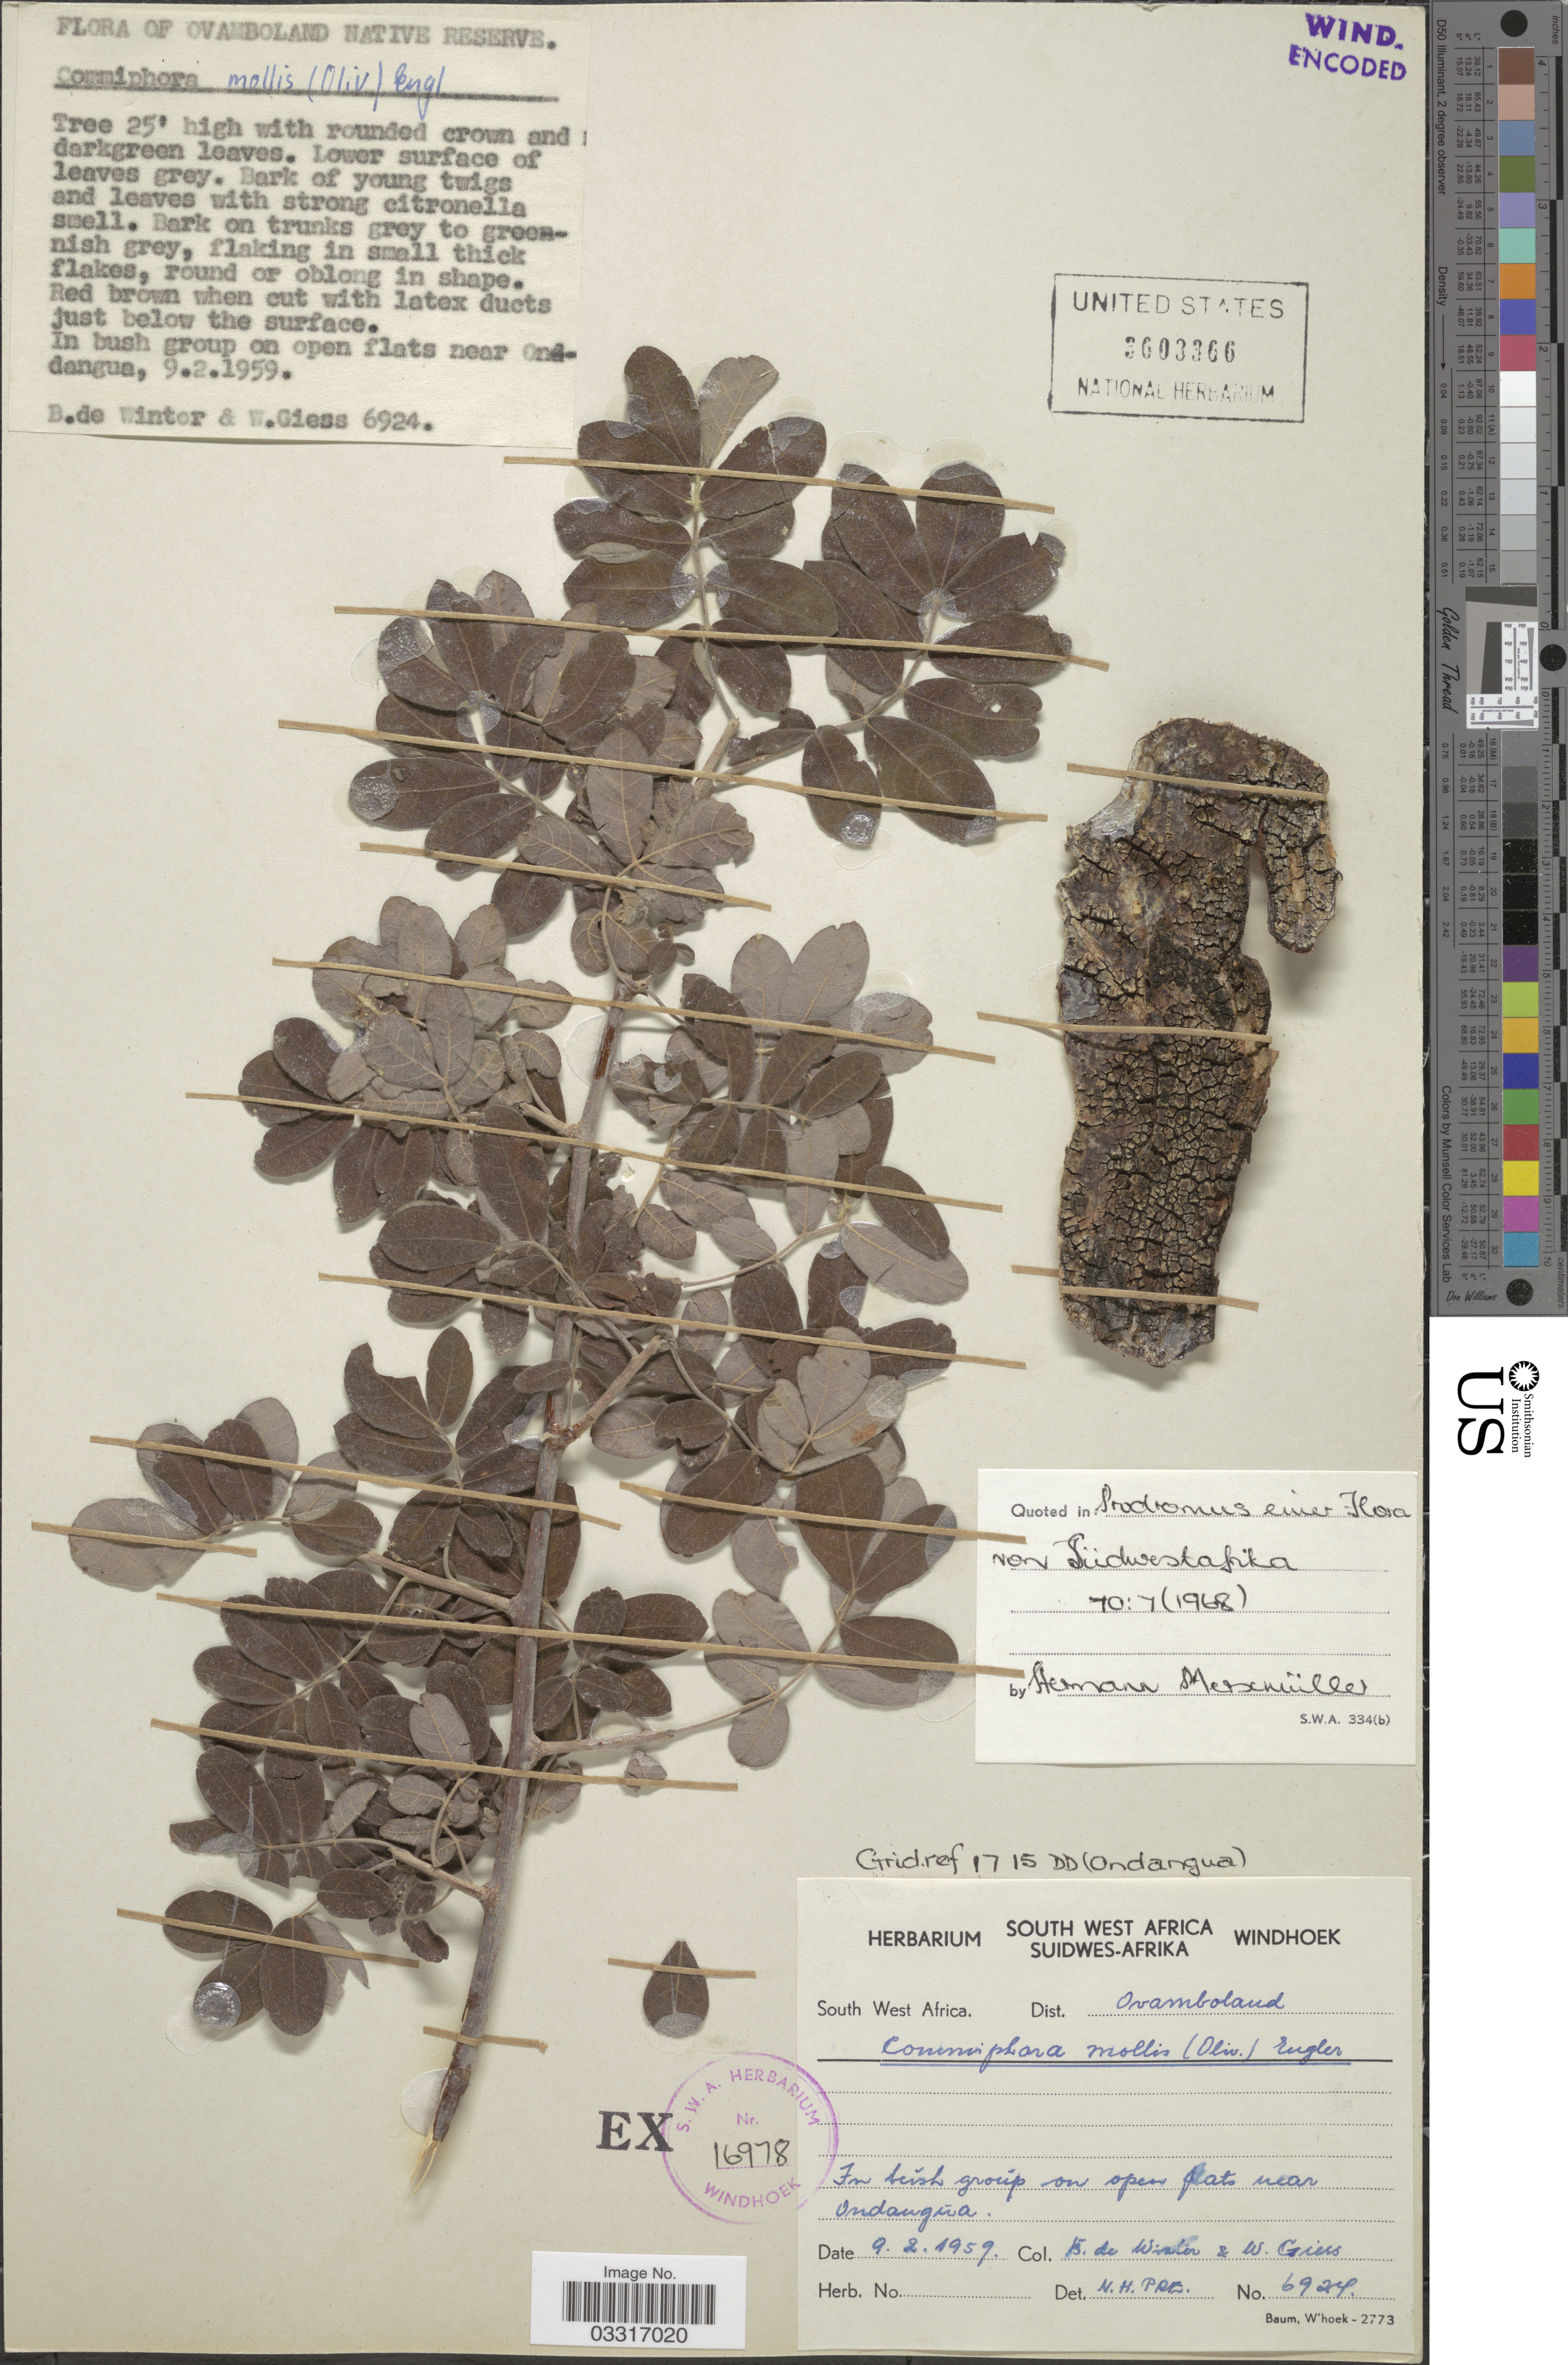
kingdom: Plantae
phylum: Tracheophyta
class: Magnoliopsida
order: Sapindales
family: Burseraceae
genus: Commiphora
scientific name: Commiphora mollis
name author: (Oliv.) Engl.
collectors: B. de Winter & W. Giess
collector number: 6925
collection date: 1959-02-09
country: Namibia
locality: South West Africa. Dist. Ovamboland. In bush group on open flats near Ondangúa. Grid. ref 1715 DD (Ondangua).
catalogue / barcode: US 3603366